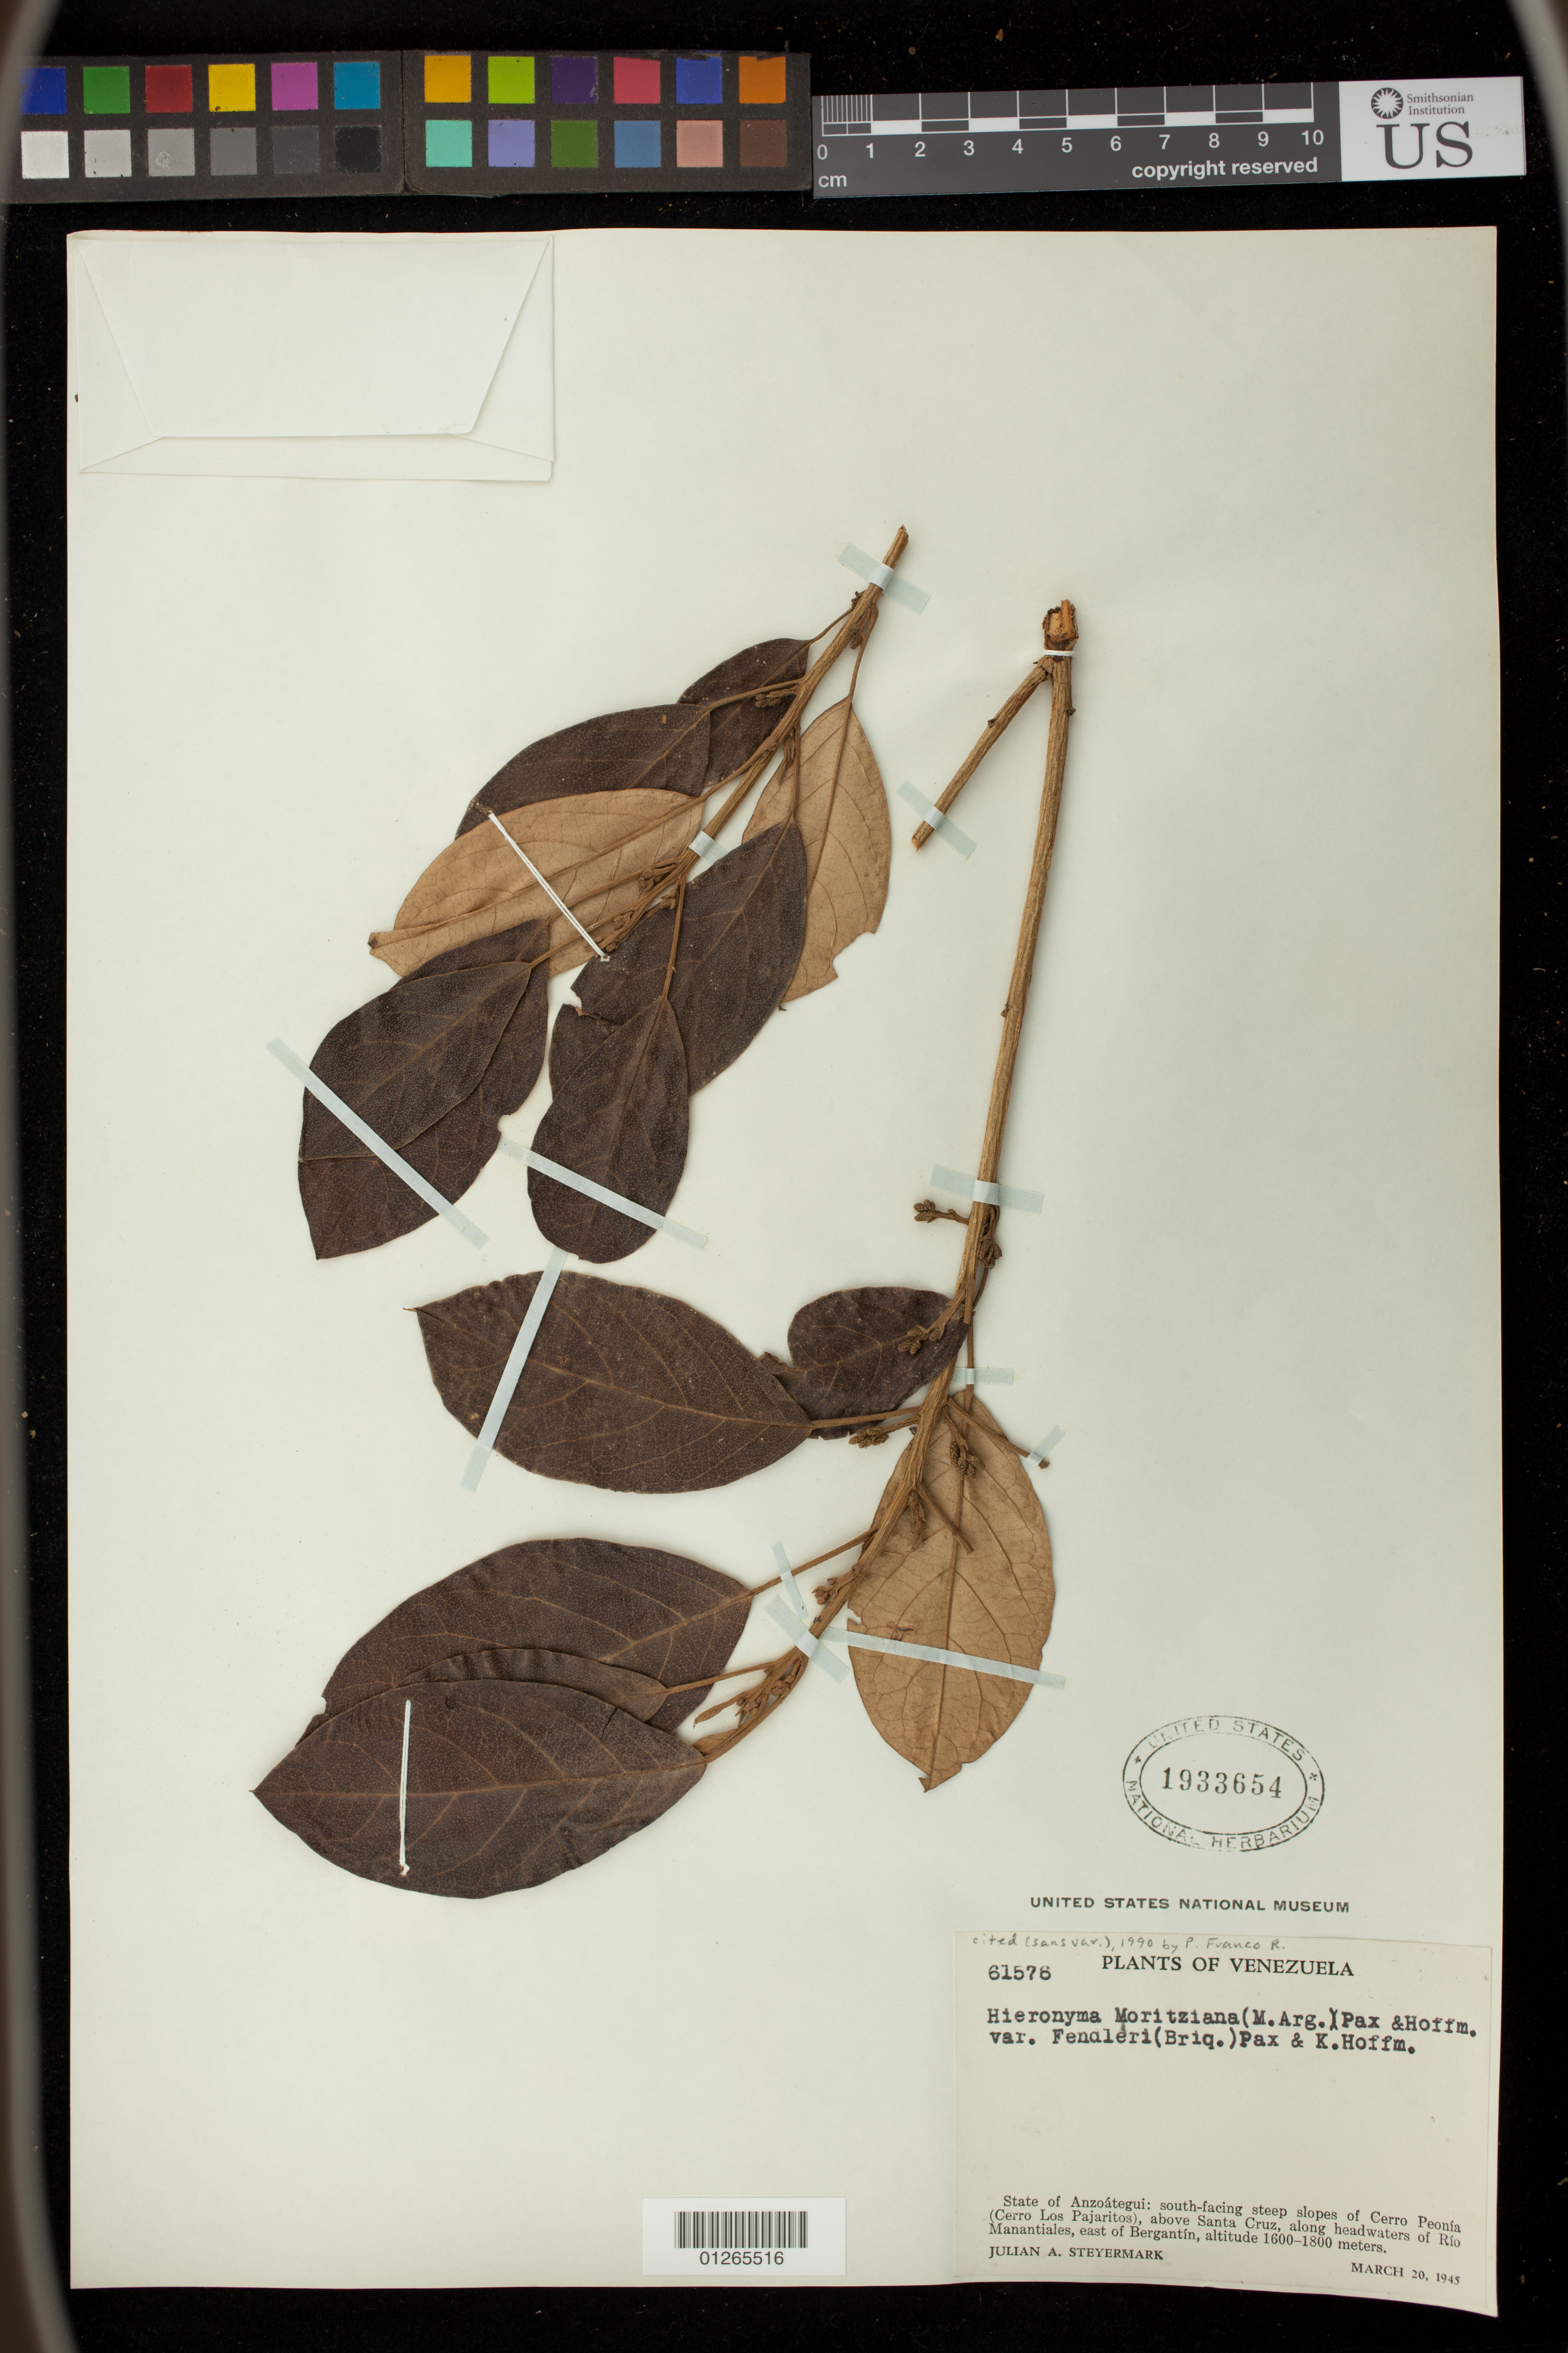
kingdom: Plantae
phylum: Tracheophyta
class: Magnoliopsida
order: Malpighiales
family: Phyllanthaceae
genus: Hieronyma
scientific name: Hieronyma moritziana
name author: (Müll. Arg.) Pax ex K. Hoffm.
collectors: J. Steyermark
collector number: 61576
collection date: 1945-03-20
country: Venezuela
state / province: Anzoategui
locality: Coleccion heca en el Gardin Botanico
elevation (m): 1600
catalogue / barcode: US 1933654